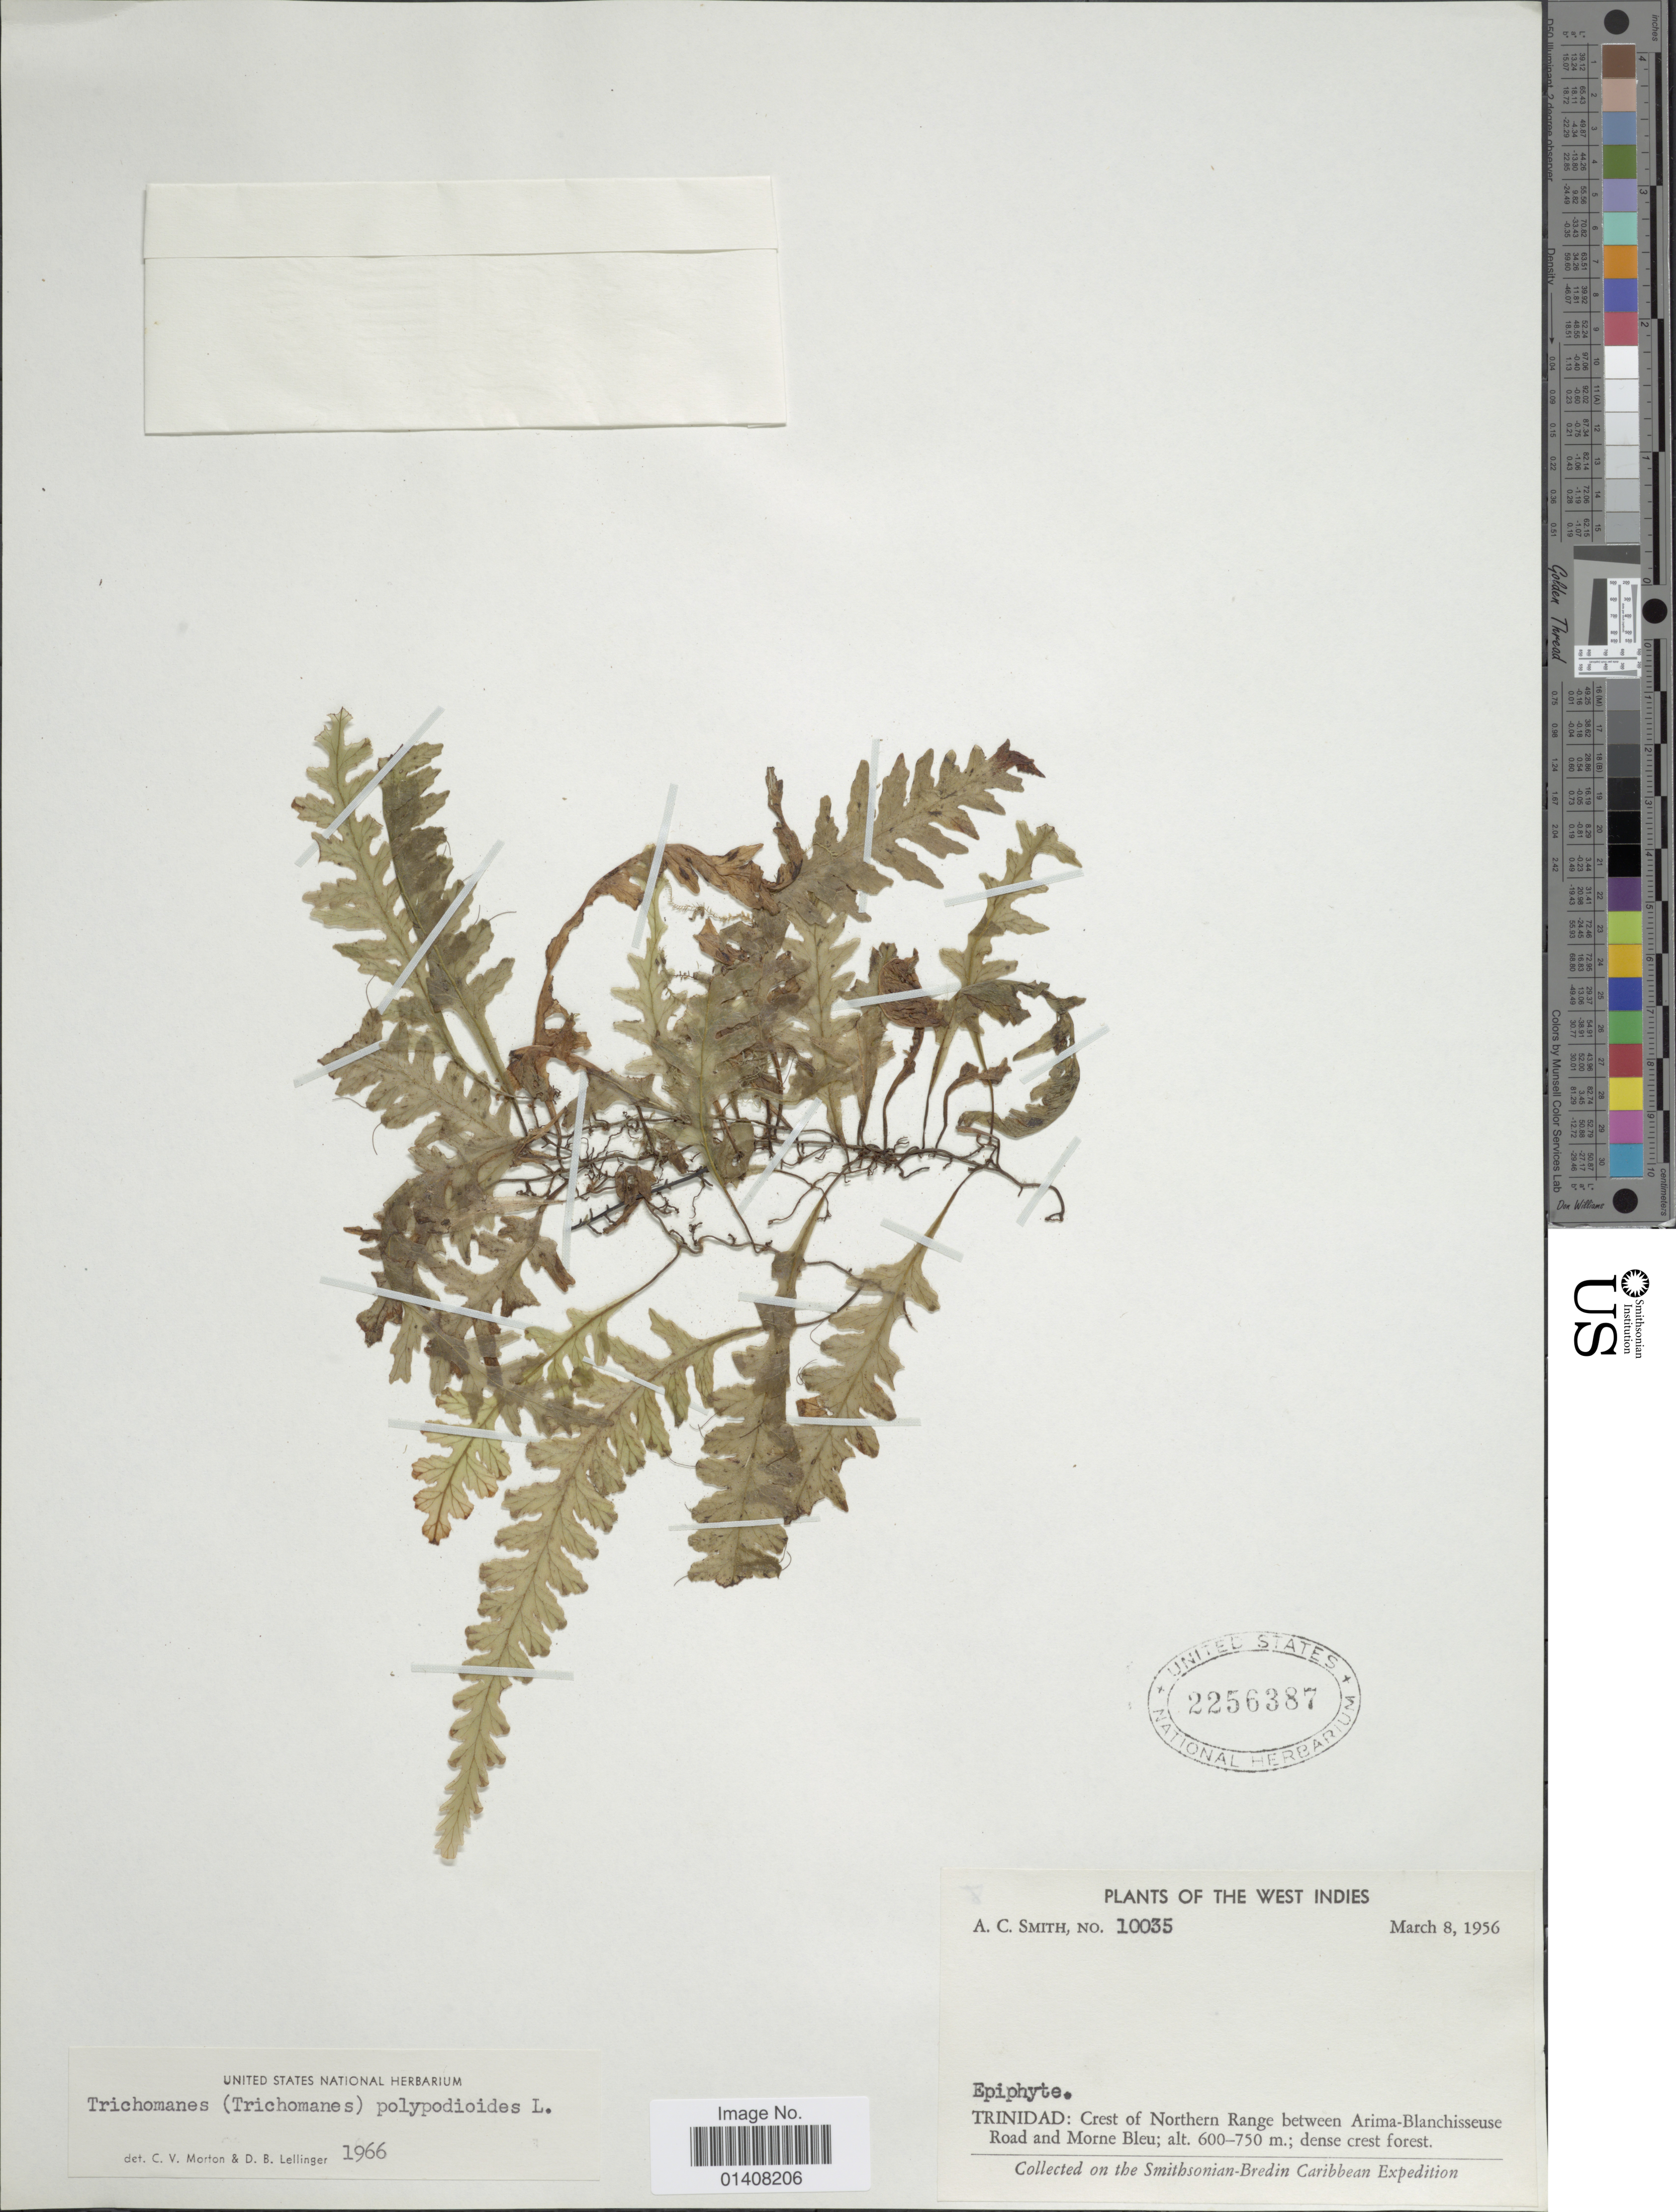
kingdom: Plantae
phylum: Tracheophyta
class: Polypodiopsida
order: Hymenophyllales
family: Hymenophyllaceae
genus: Trichomanes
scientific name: Trichomanes polypodioides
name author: L.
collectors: A. C. Smith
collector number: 10035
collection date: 1956-03-08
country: Trinidad and Tobago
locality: West Indies, Trinidad: Crest of Northern Range between Arima-Blanchisseuse road and Morne Bleu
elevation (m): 600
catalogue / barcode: US 2256387